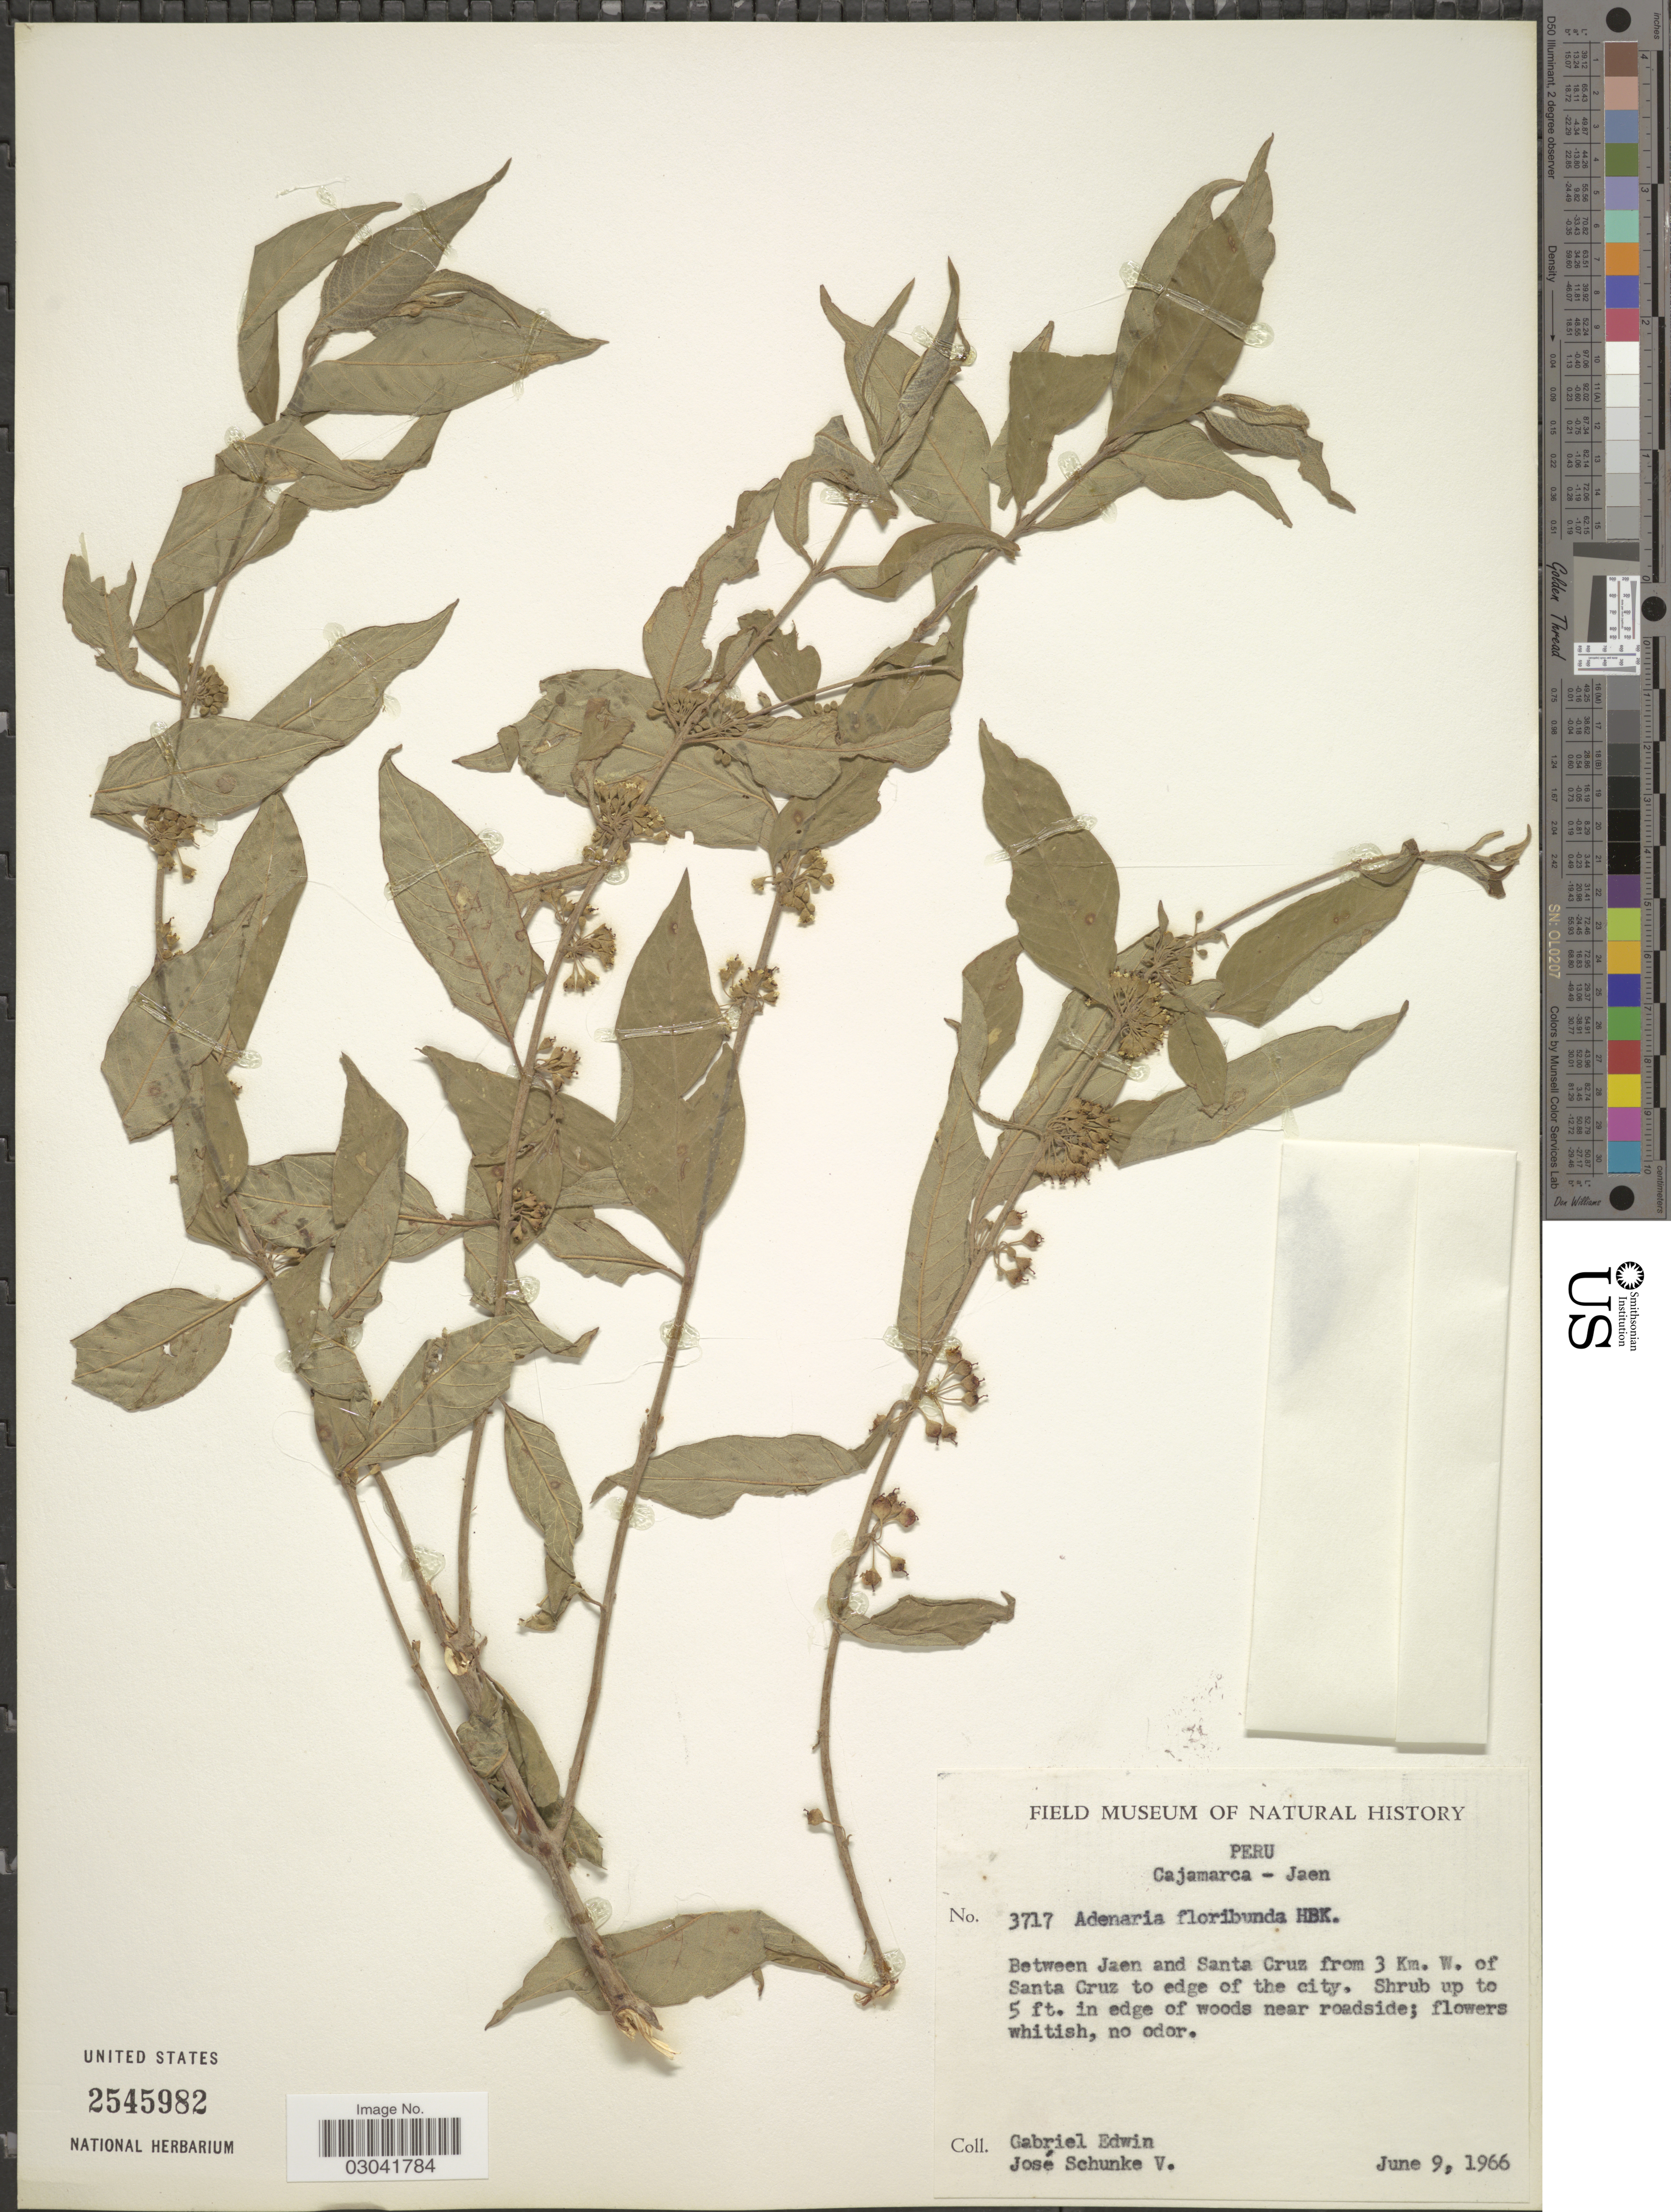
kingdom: Plantae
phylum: Tracheophyta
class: Magnoliopsida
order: Myrtales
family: Lythraceae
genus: Adenaria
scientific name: Adenaria floribunda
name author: Kunth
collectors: G. Edwin & J. Schunke Vigo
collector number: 3717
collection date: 1966-06-09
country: Peru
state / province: Cajamarca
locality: Jaen. Between Jaen and Santa Cruz from 3 Km. W. of Santa Cruz to edge of the city.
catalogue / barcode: US 2545982